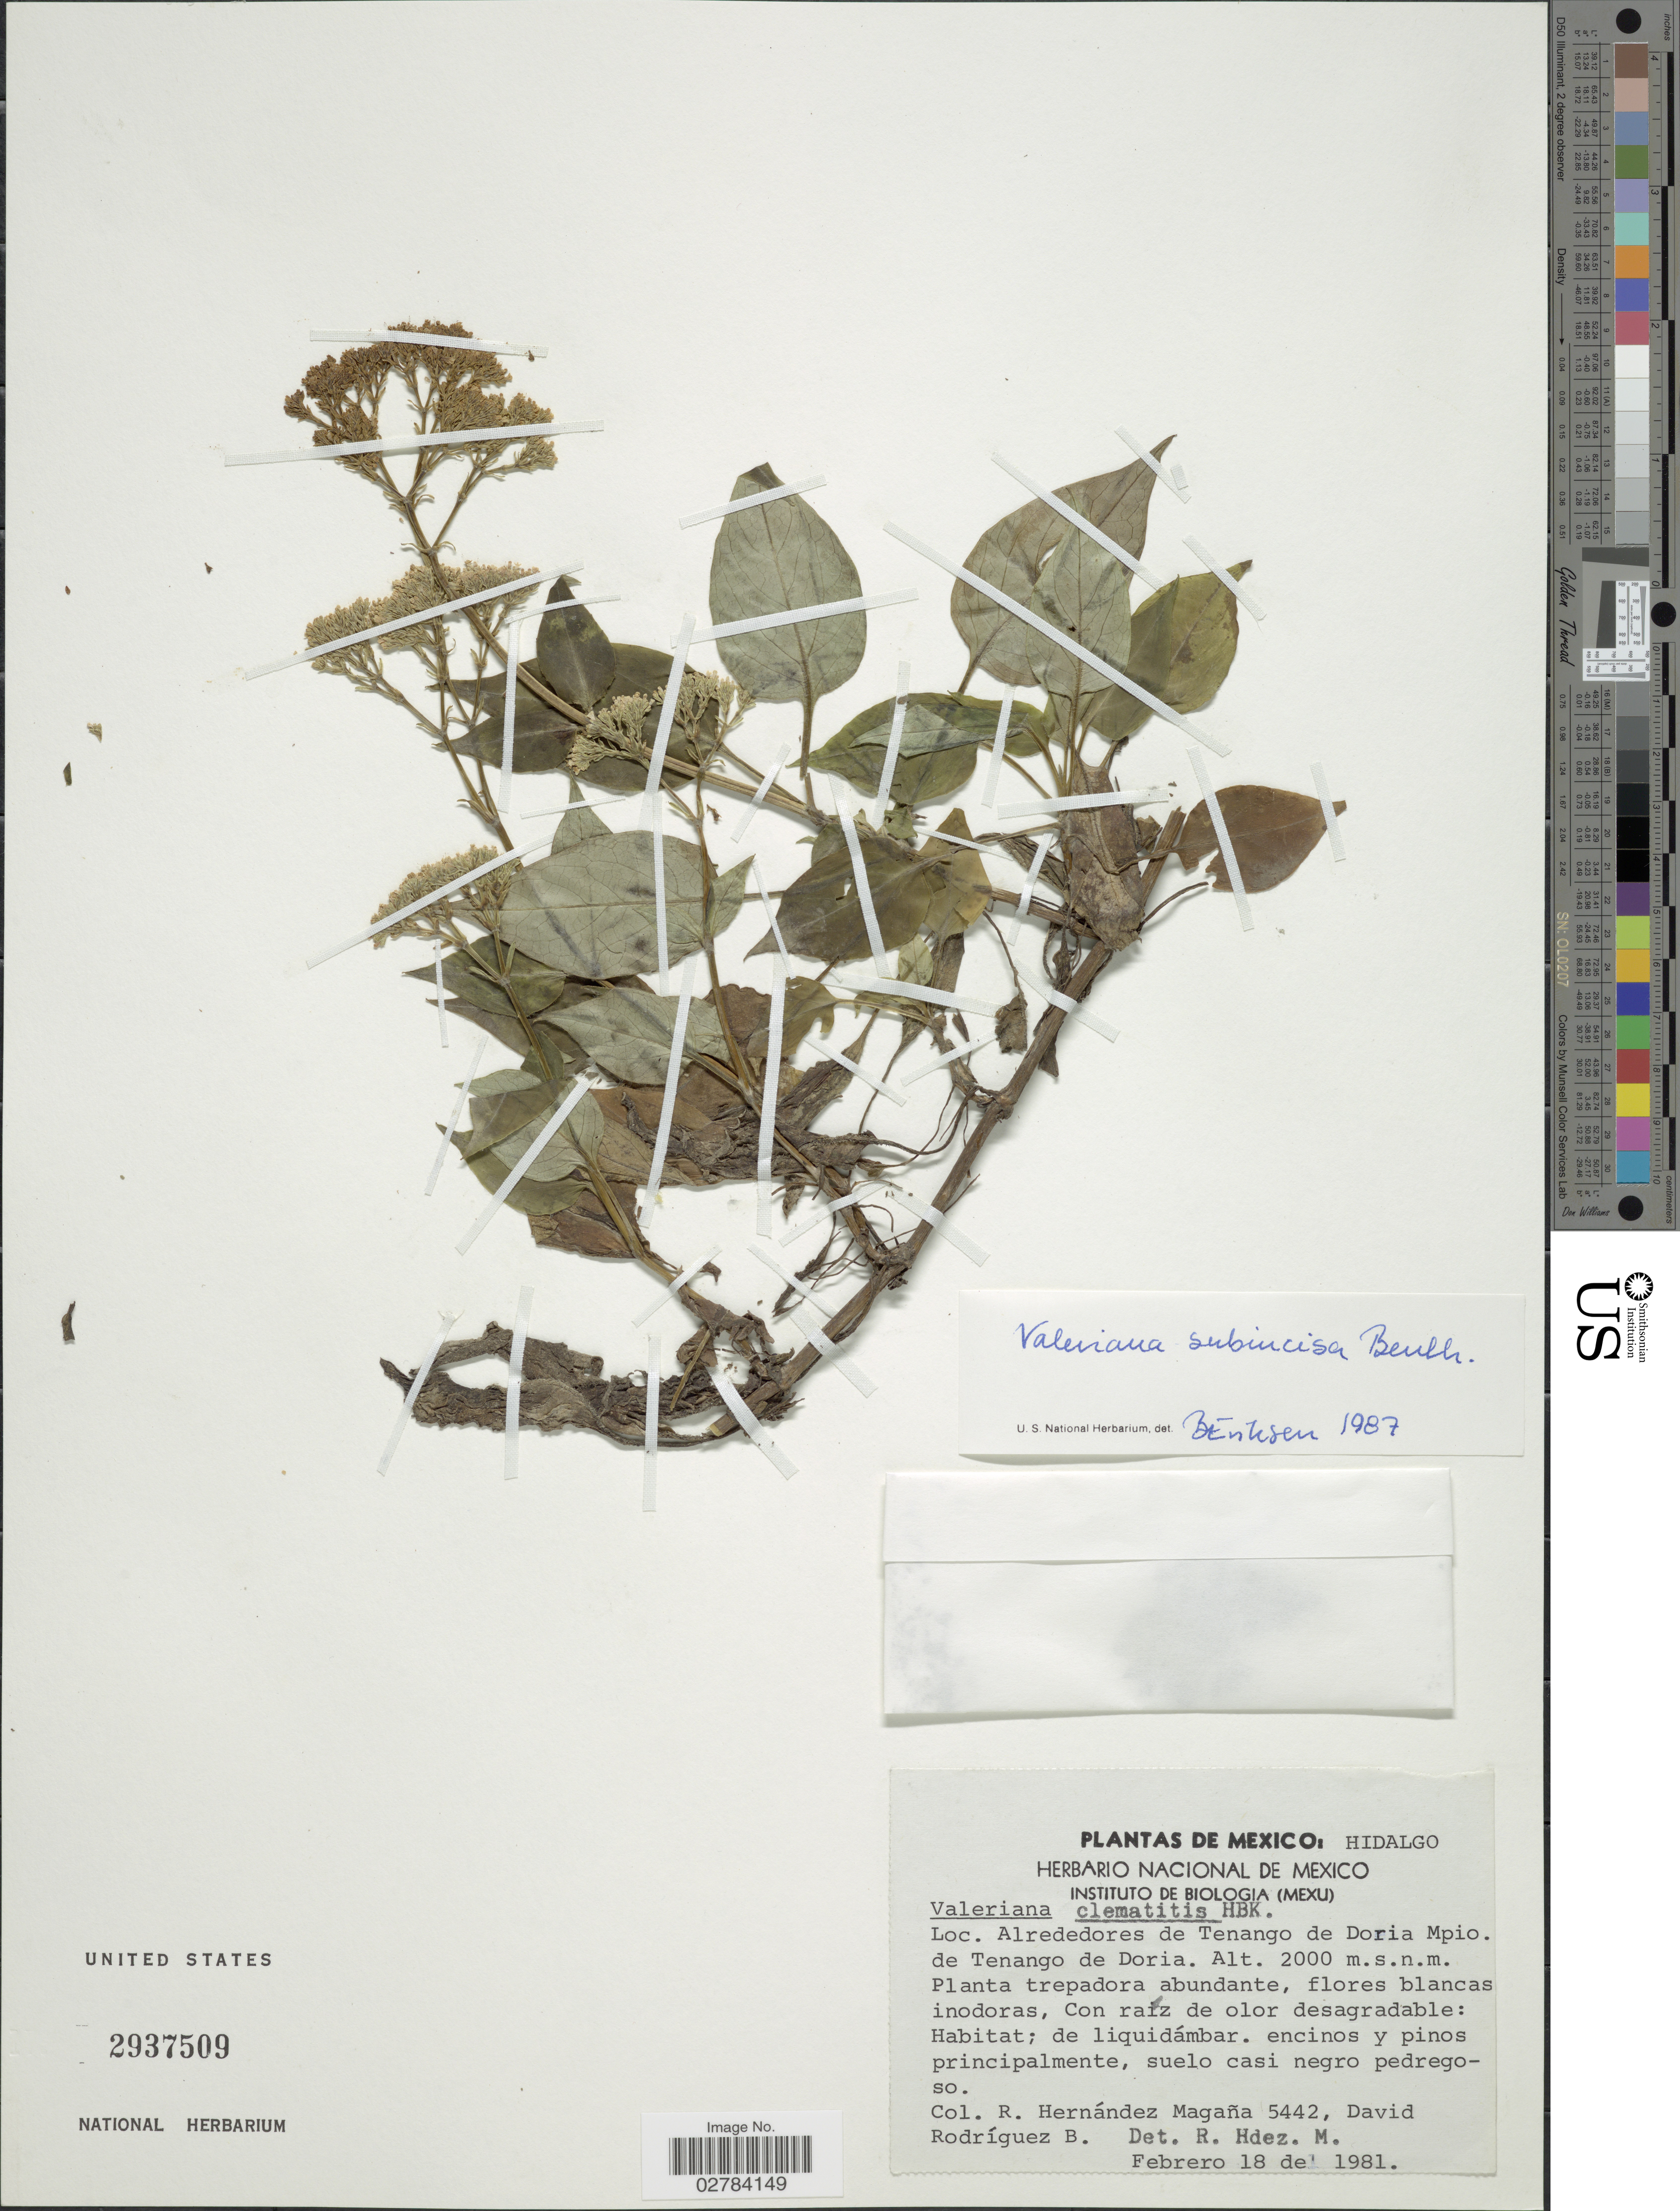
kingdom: Plantae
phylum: Tracheophyta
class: Magnoliopsida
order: Dipsacales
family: Caprifoliaceae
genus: Valeriana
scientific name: Valeriana subincisa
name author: Benth.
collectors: R. Hernández-M. & D. Rodríguez B.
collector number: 5442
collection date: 1981-02-18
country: Mexico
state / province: Hidalgo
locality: Alrededores de Tenango de Doria Mpio. de Tenango de Doria.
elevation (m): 2000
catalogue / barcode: US 2937509